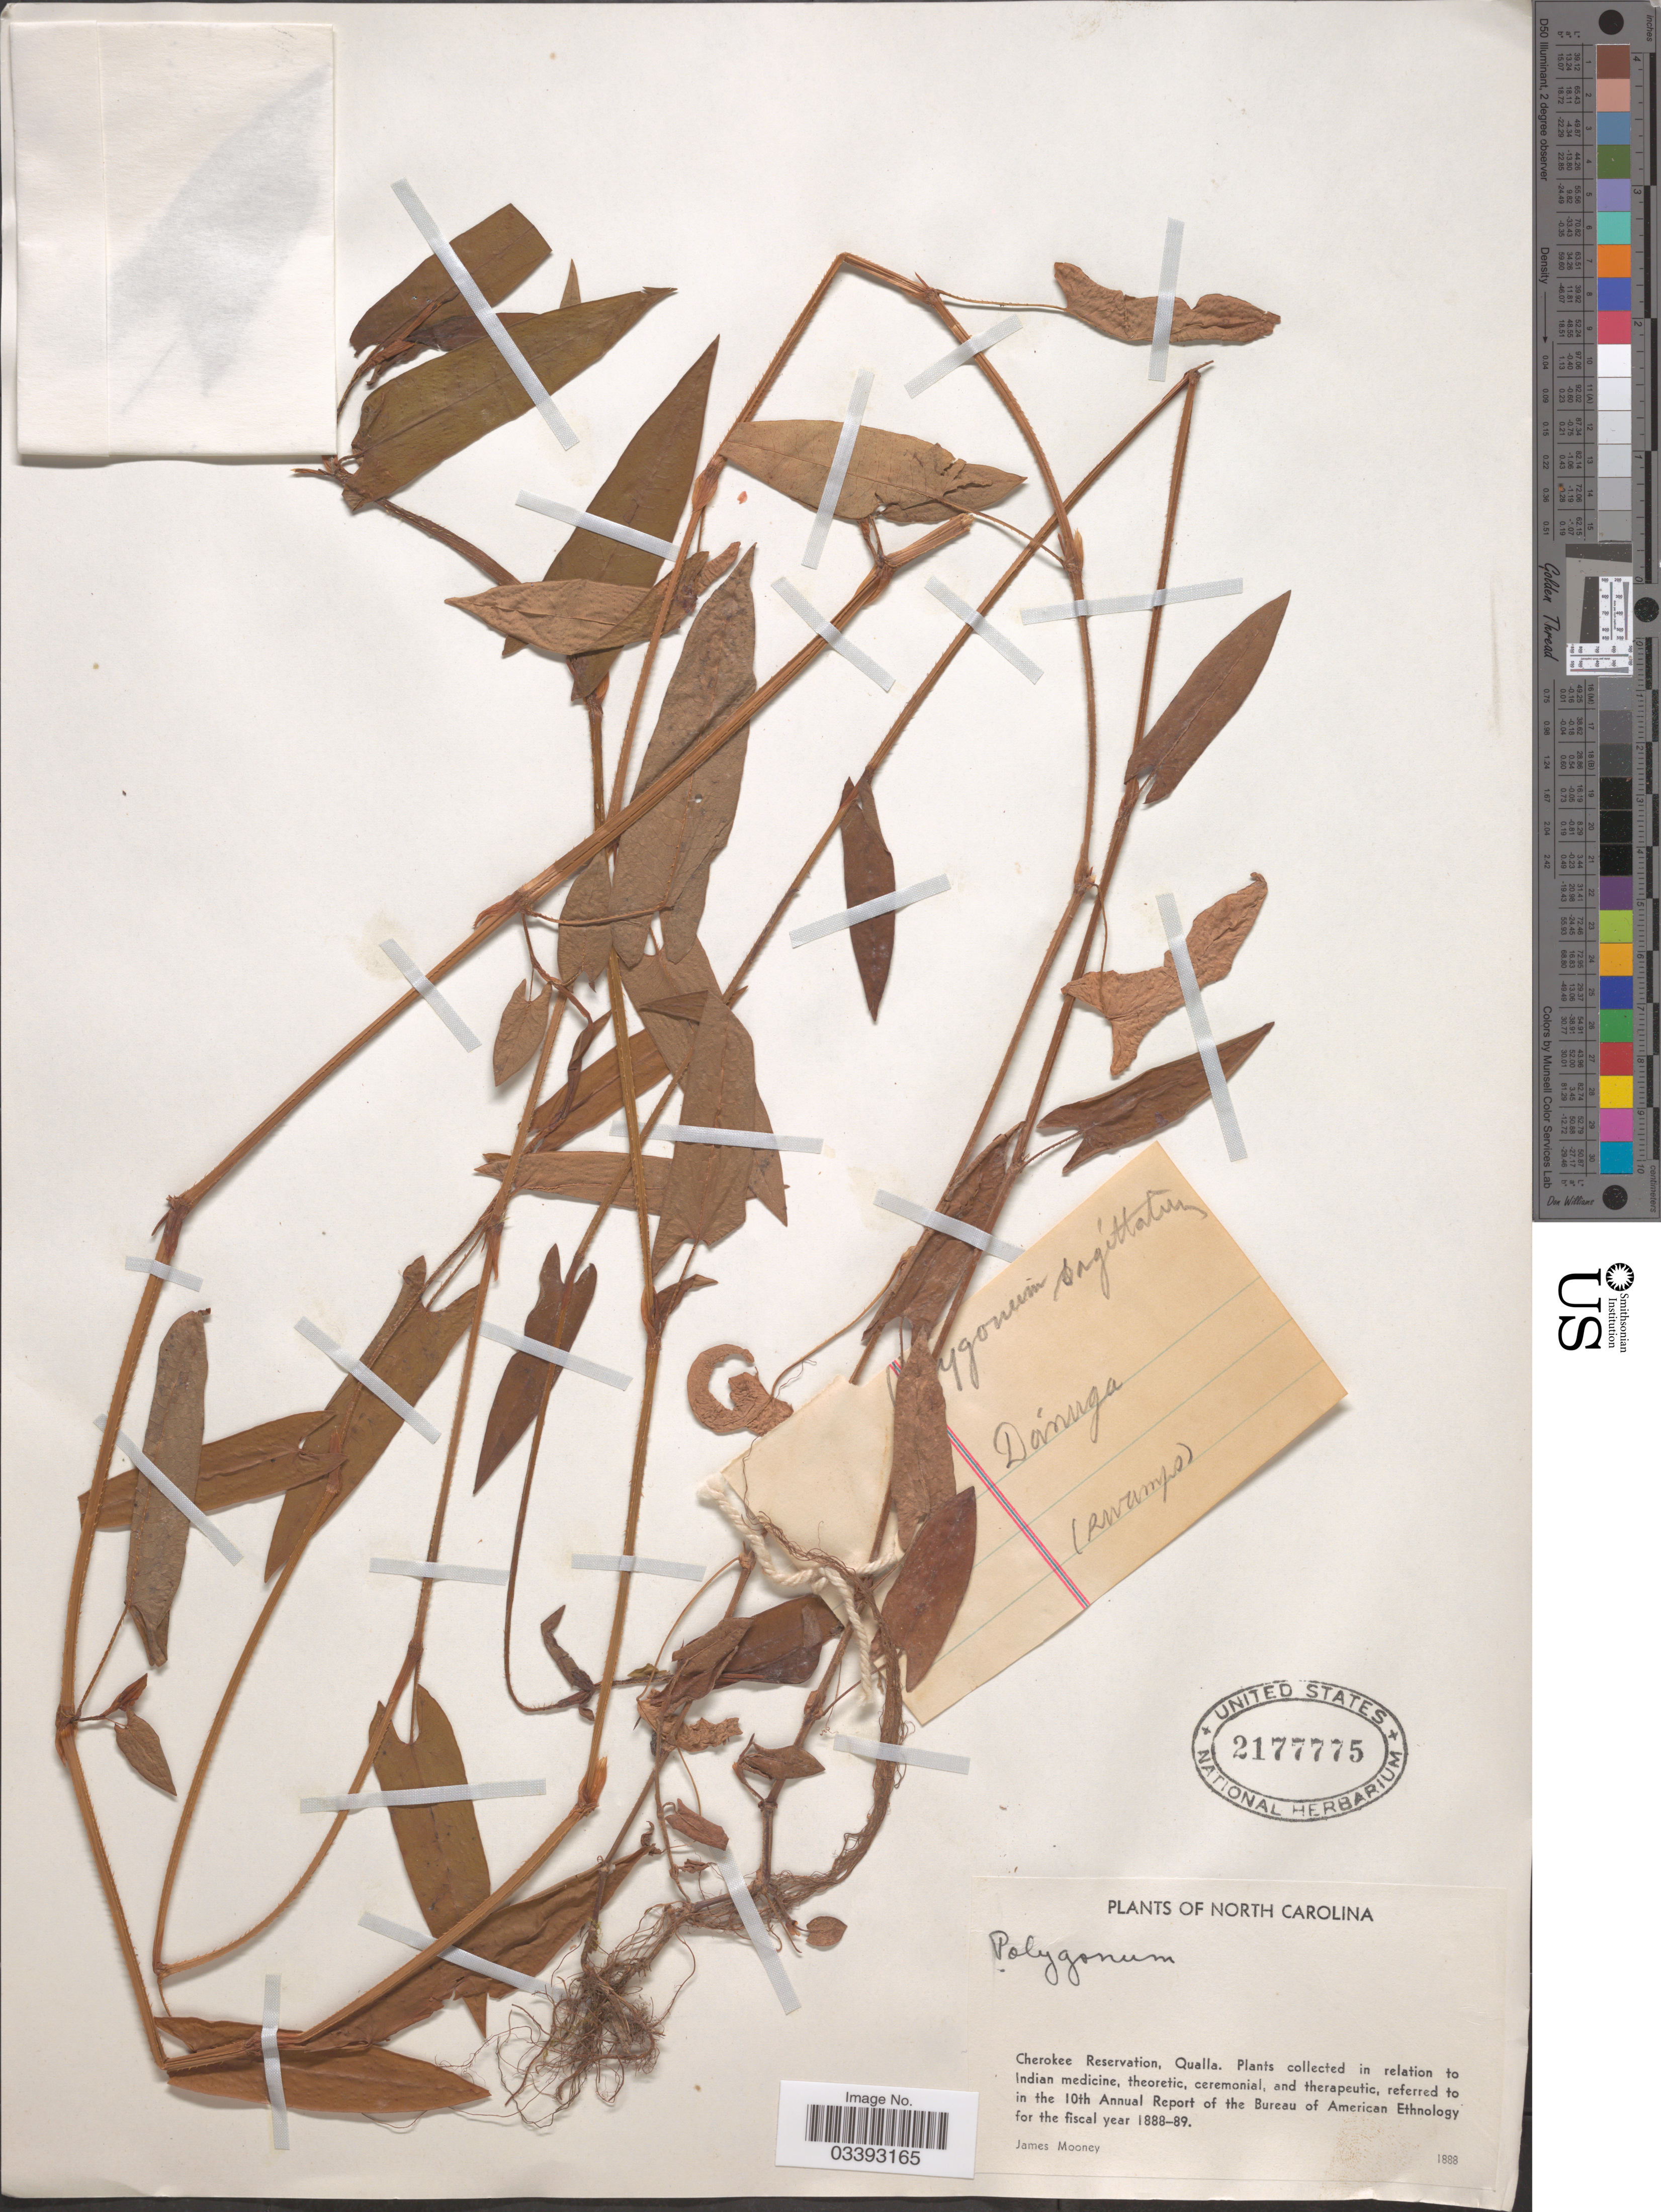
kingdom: Plantae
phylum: Tracheophyta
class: Magnoliopsida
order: Caryophyllales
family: Polygonaceae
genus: Persicaria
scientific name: Persicaria sagittata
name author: (L.) H. Gross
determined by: Atha, D. E.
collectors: J. Mooney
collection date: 1888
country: United States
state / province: North Carolina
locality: Cherokee Reservation, Qualla. Dánuga [unsure placement].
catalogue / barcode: US 2177775